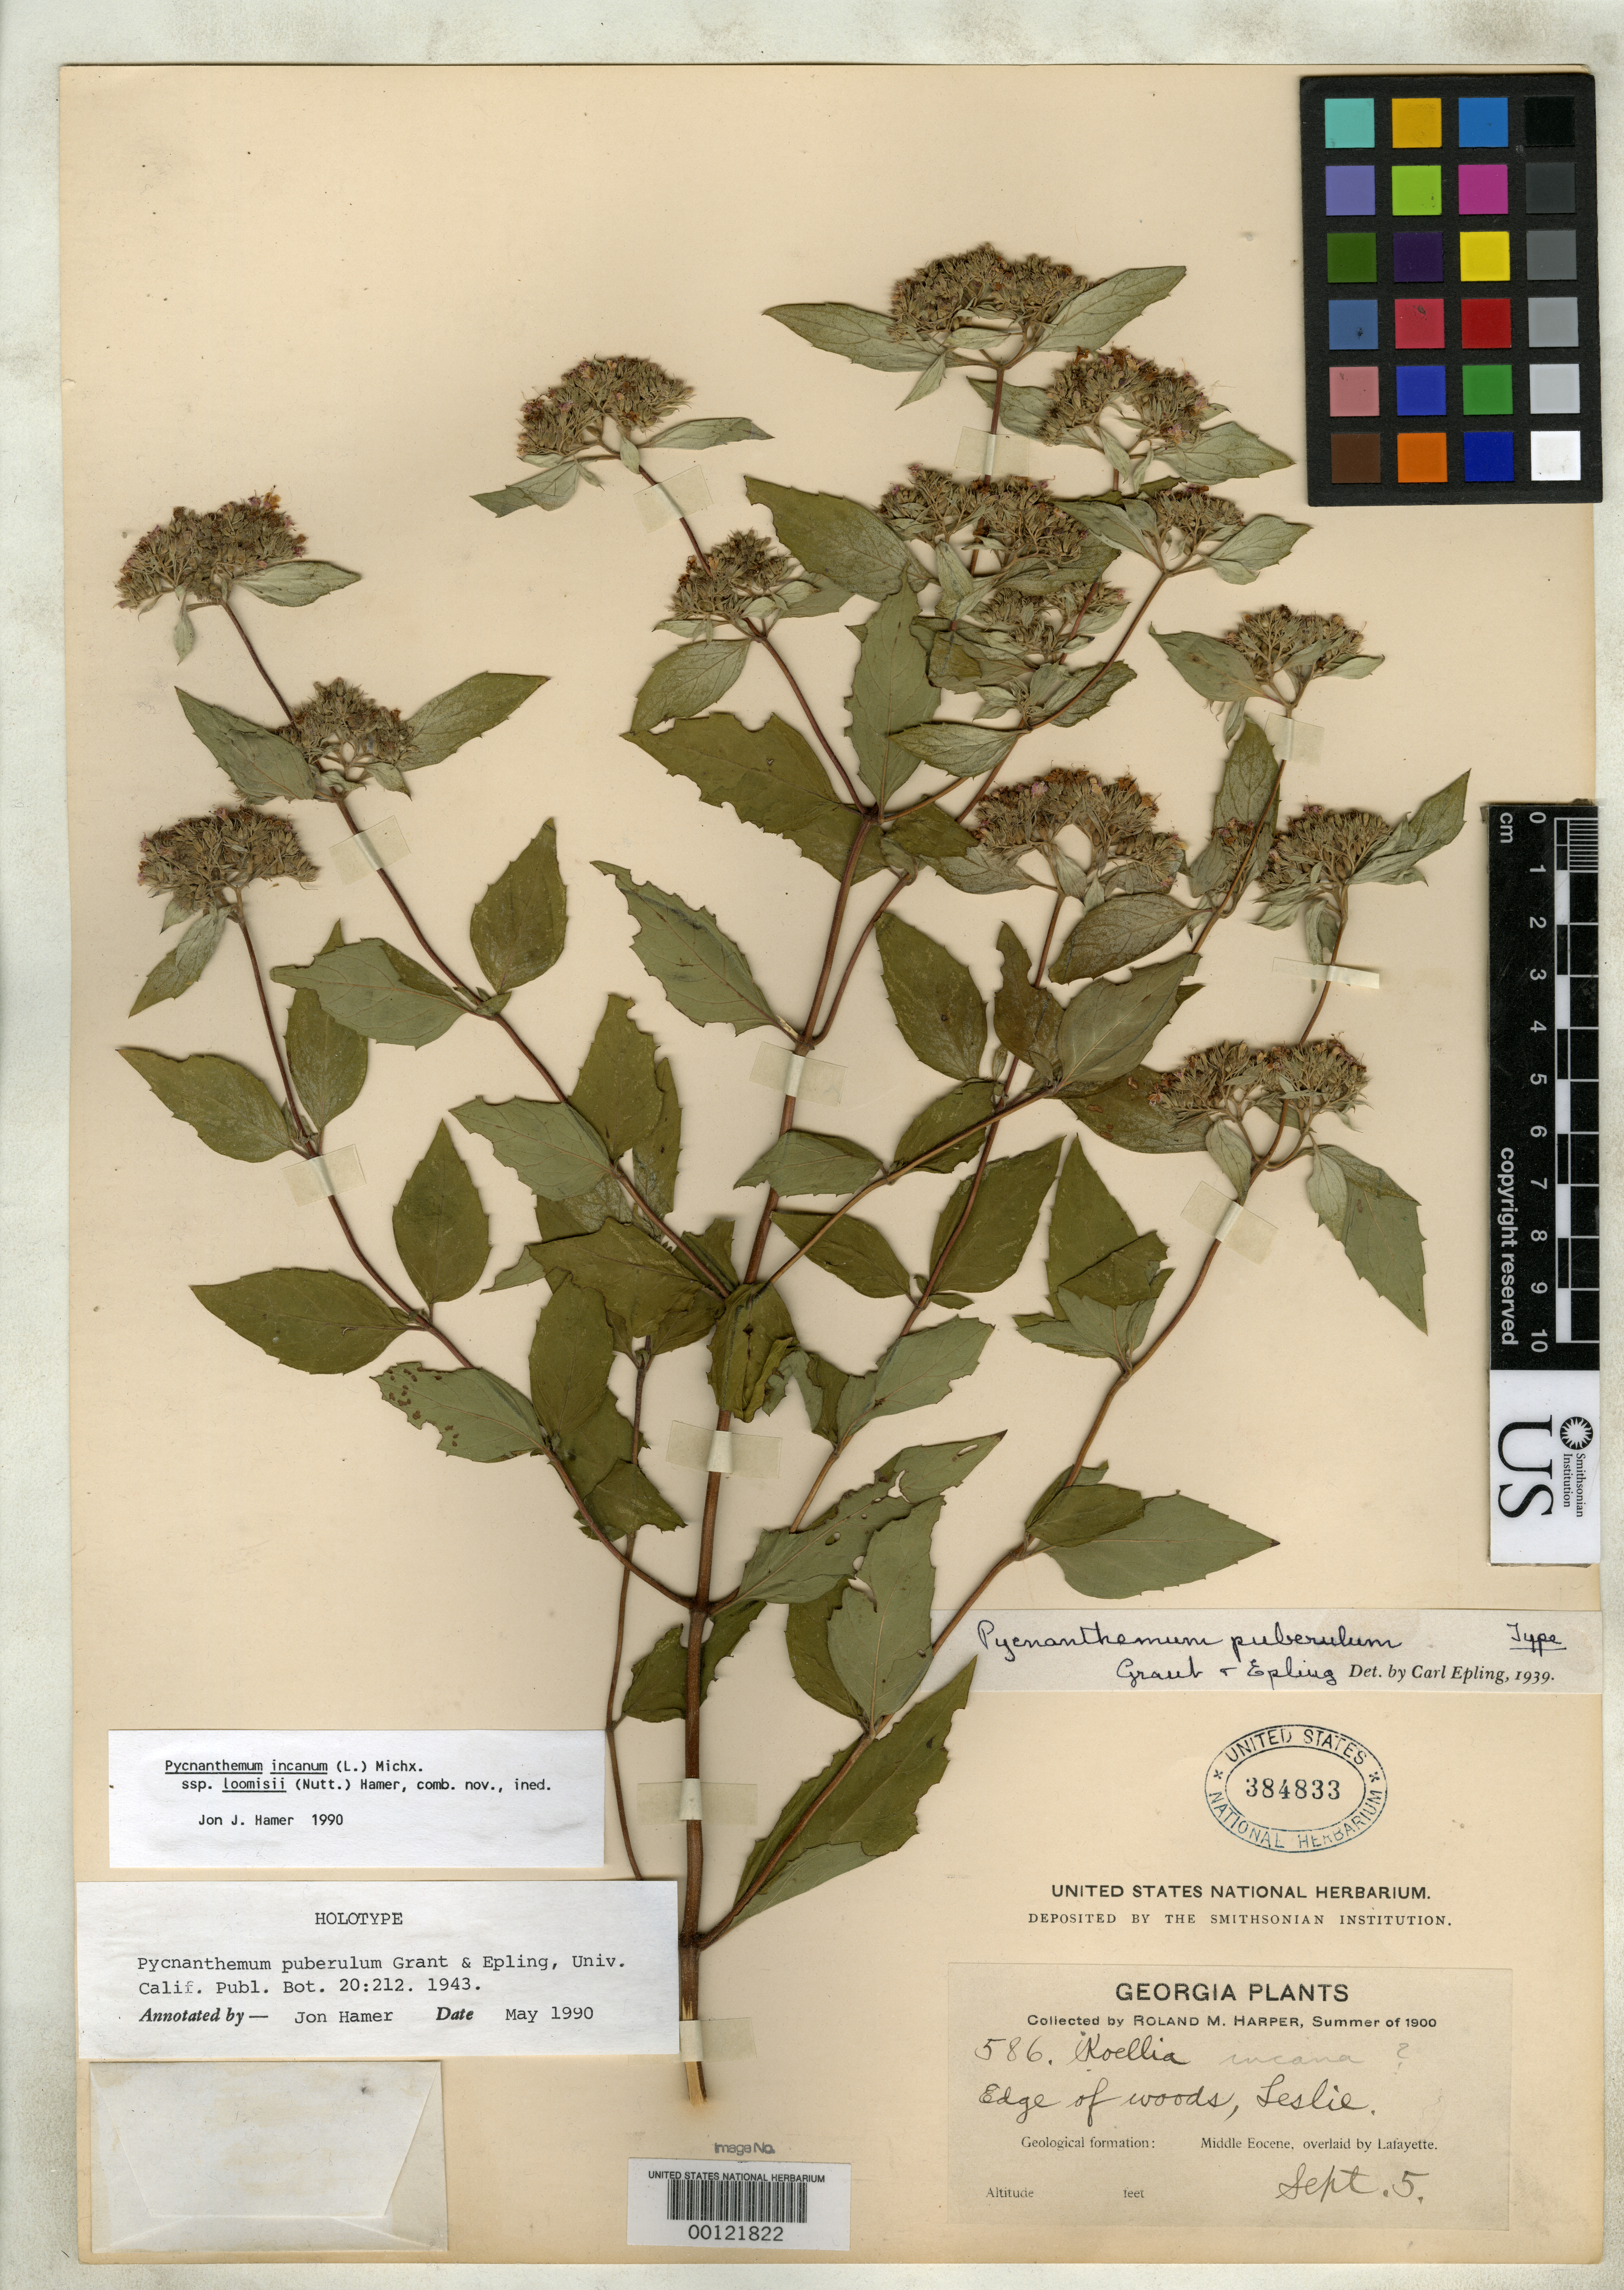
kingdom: Plantae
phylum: Tracheophyta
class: Magnoliopsida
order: Lamiales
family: Lamiaceae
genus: Pycnanthemum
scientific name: Pycnanthemum puberulum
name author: A.L. Grant & Epling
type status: Holotype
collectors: R. M. Harper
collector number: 586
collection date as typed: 05 Sep 1900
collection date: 1900-09-05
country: United States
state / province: Georgia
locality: Middle eocene, overlaid by Lafayette.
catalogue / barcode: US 384833